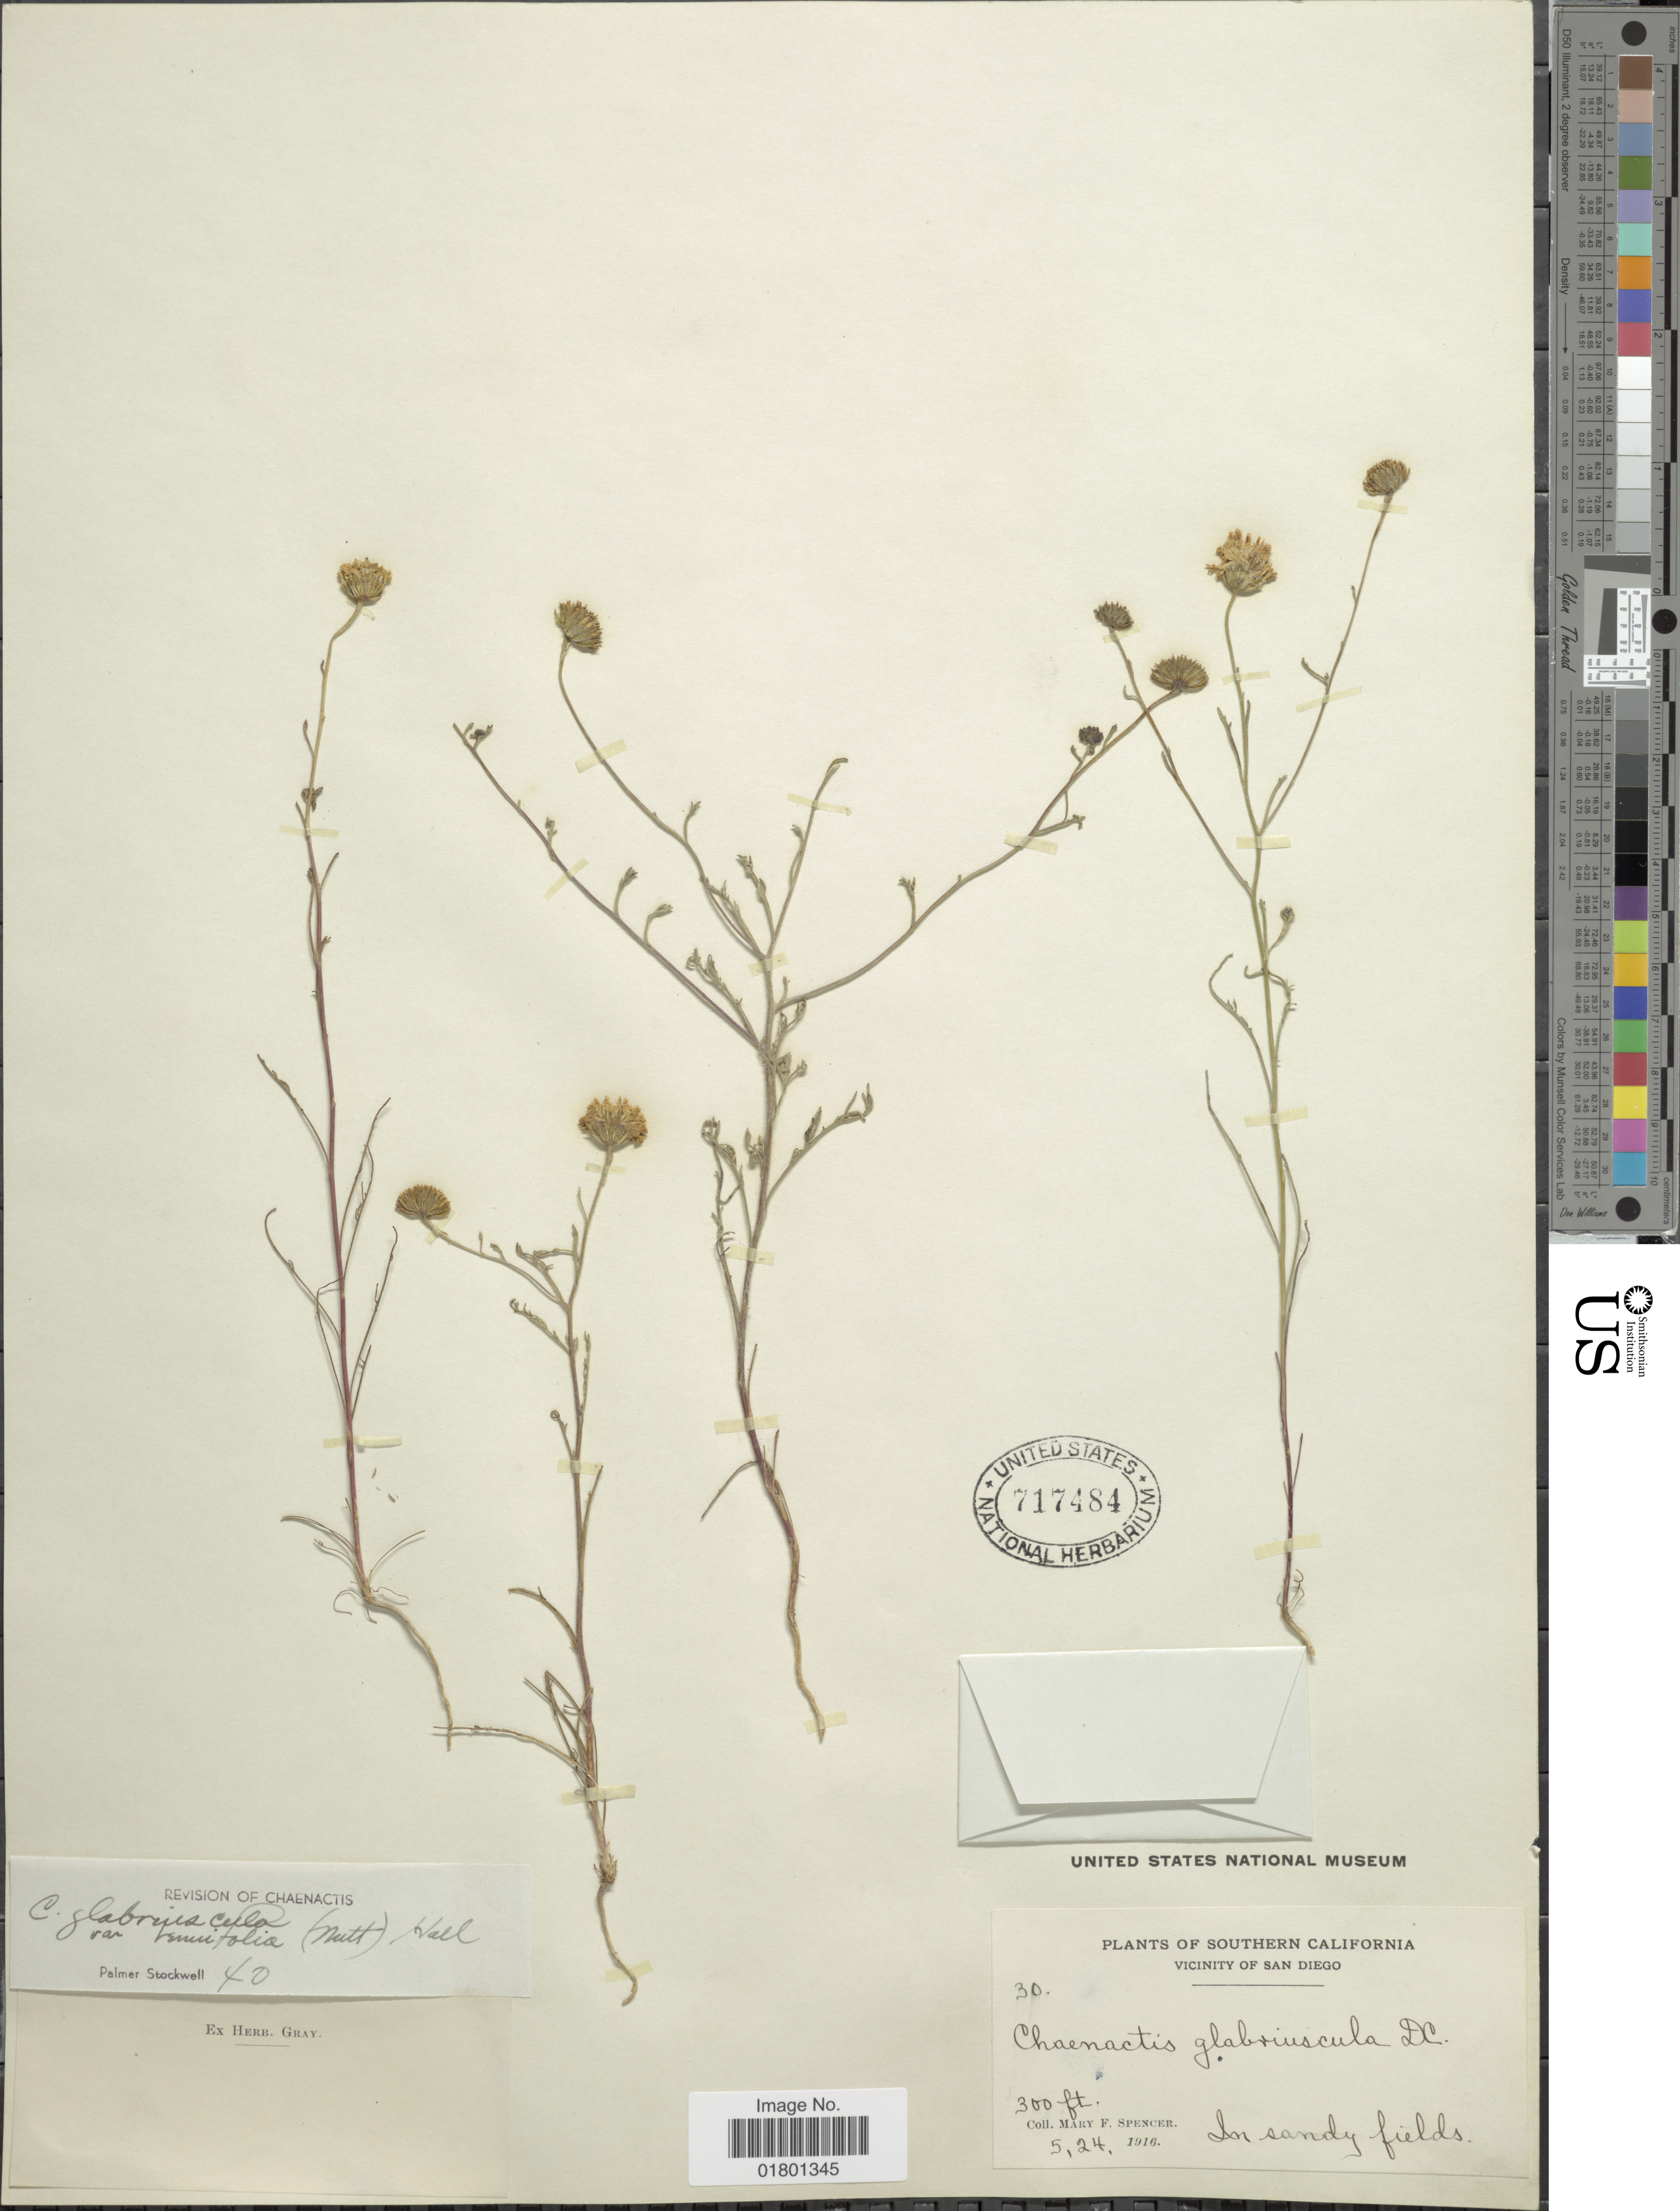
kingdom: Plantae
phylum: Tracheophyta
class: Magnoliopsida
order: Asterales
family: Asteraceae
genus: Chaenactis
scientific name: Chaenactis glabriuscula var. tenuifolia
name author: (Nutt.) Hall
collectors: M. Spencer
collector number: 30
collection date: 1916-05-24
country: United States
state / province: California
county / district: San Diego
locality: Southern California, Vicinity of San Diego, In sandy fields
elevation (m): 91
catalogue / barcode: US 717484